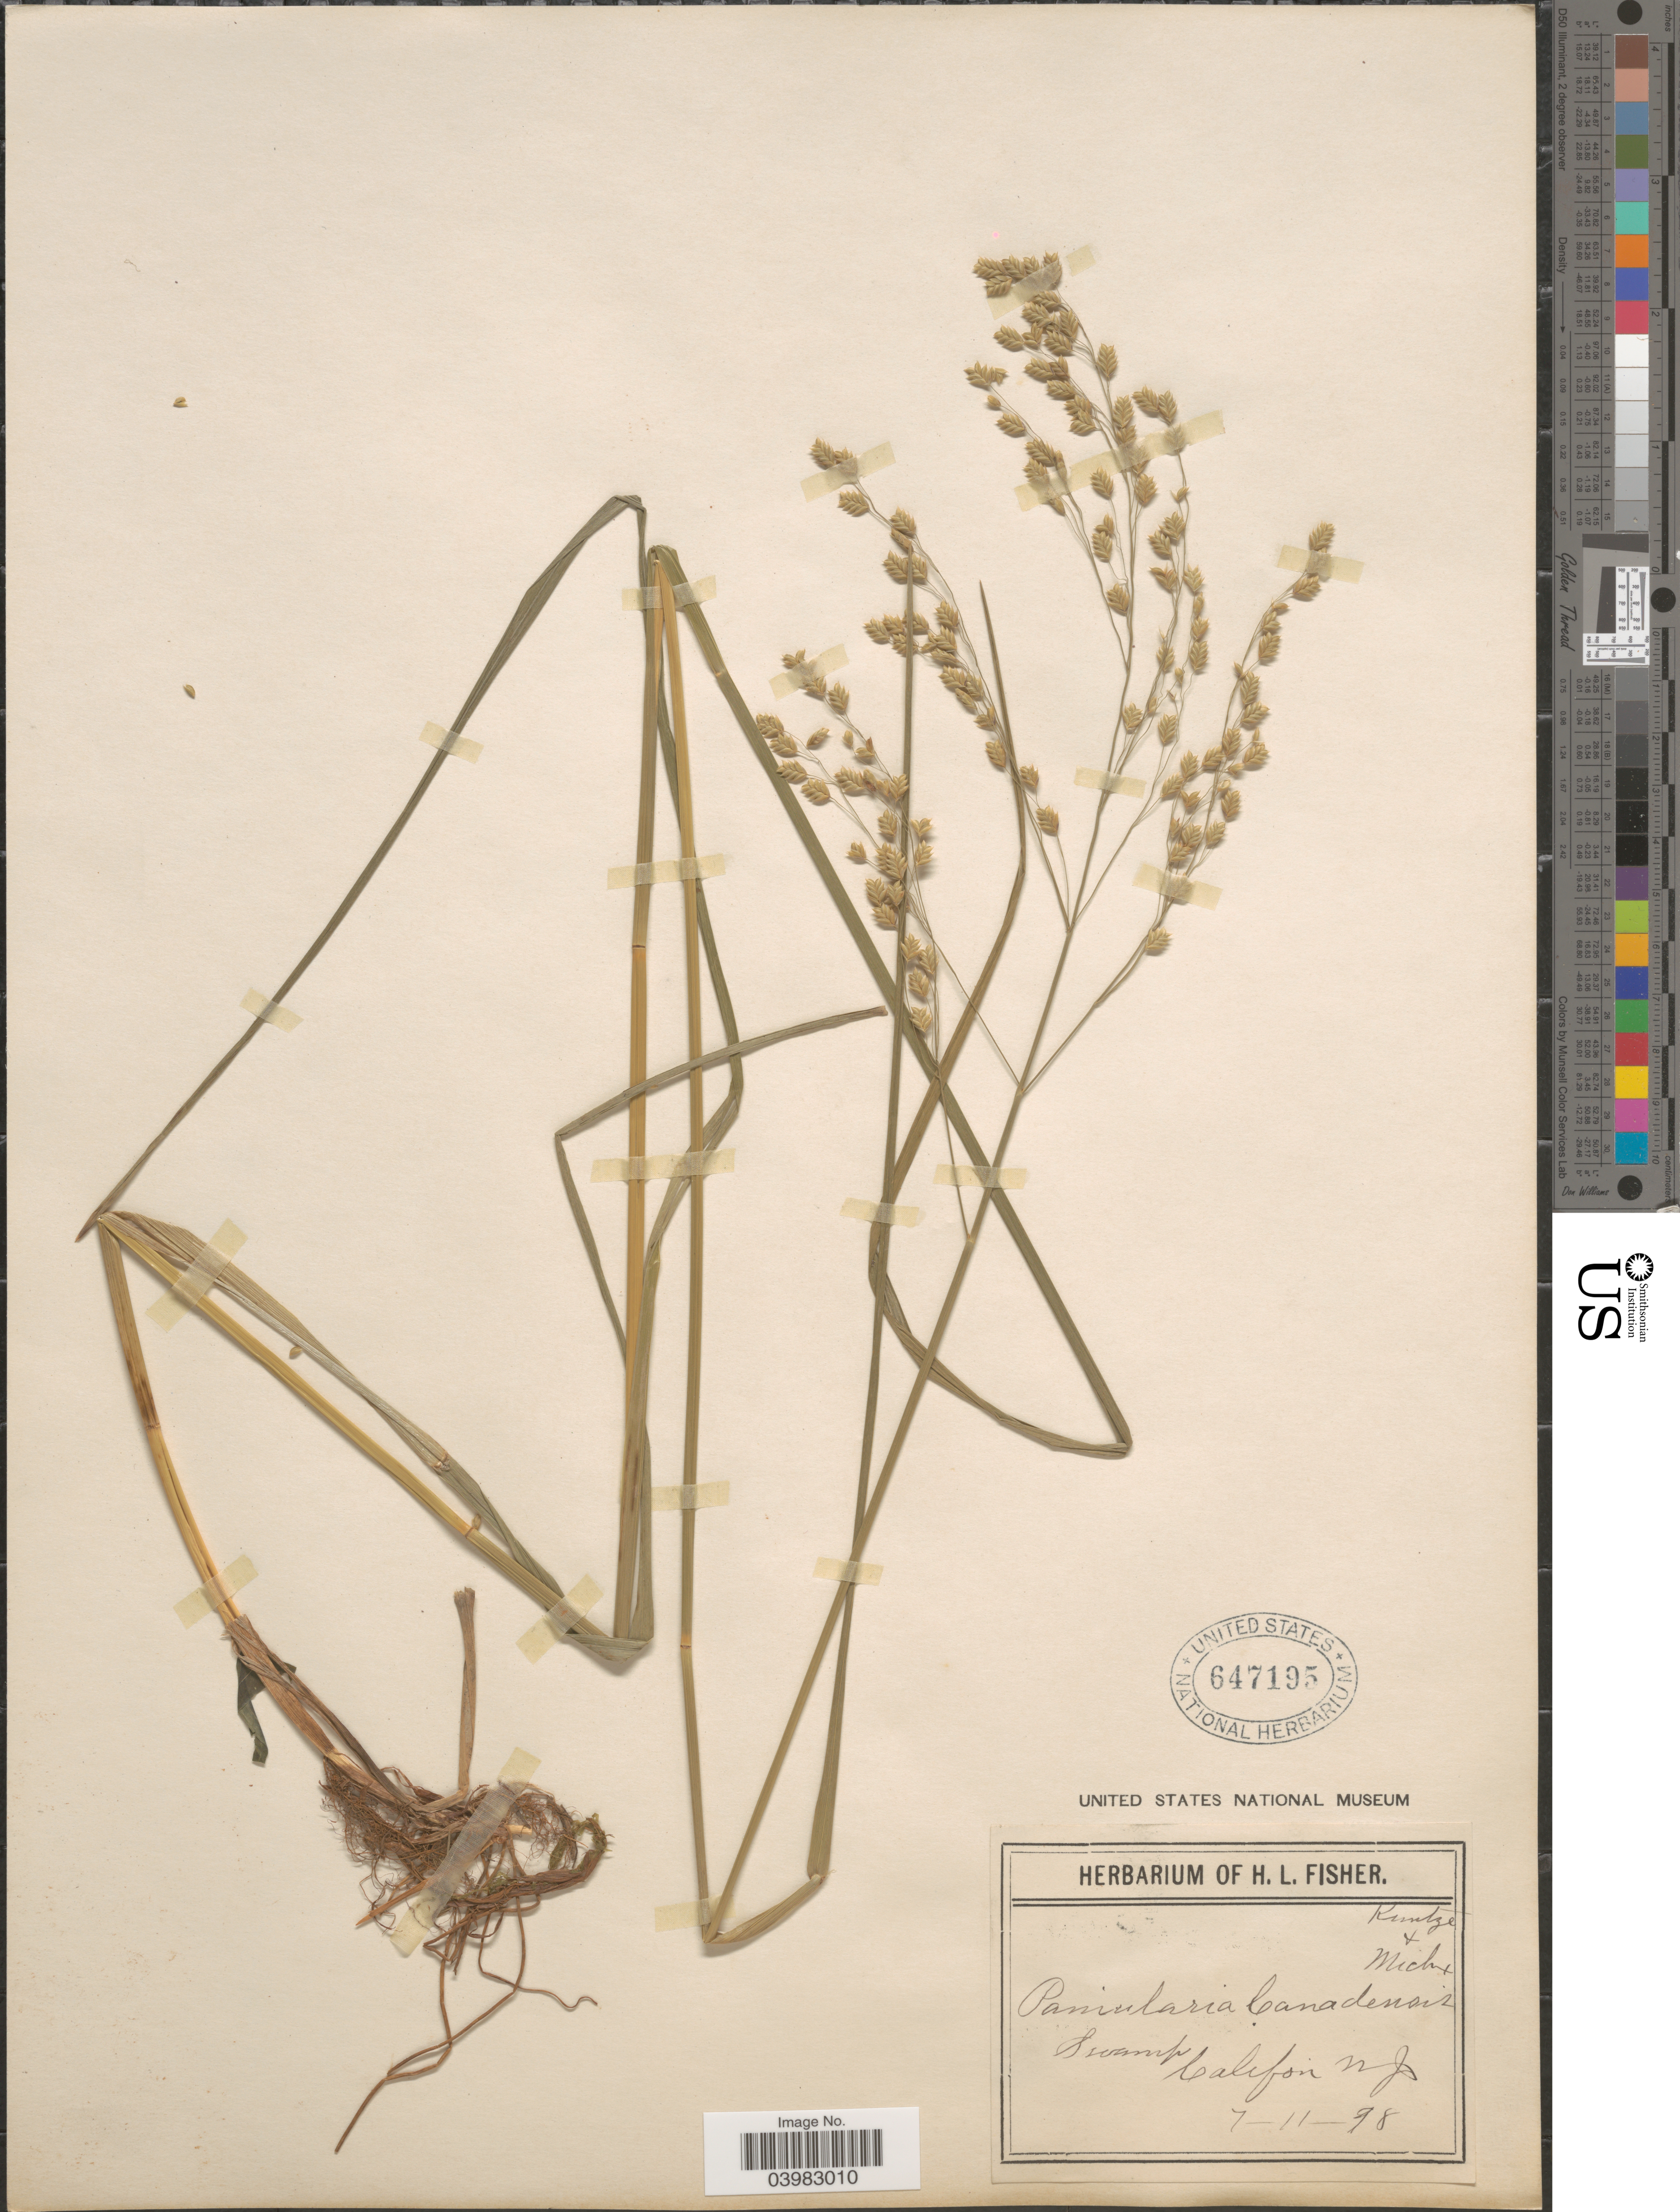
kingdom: Plantae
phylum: Tracheophyta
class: Liliopsida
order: Poales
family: Poaceae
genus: Glyceria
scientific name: Glyceria canadensis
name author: (Michx.) Trin.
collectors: ex herb. of H. L. Fisher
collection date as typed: Transcribed d/m/y: 11/7/98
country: United States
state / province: New Jersey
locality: Califon.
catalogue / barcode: US 647195